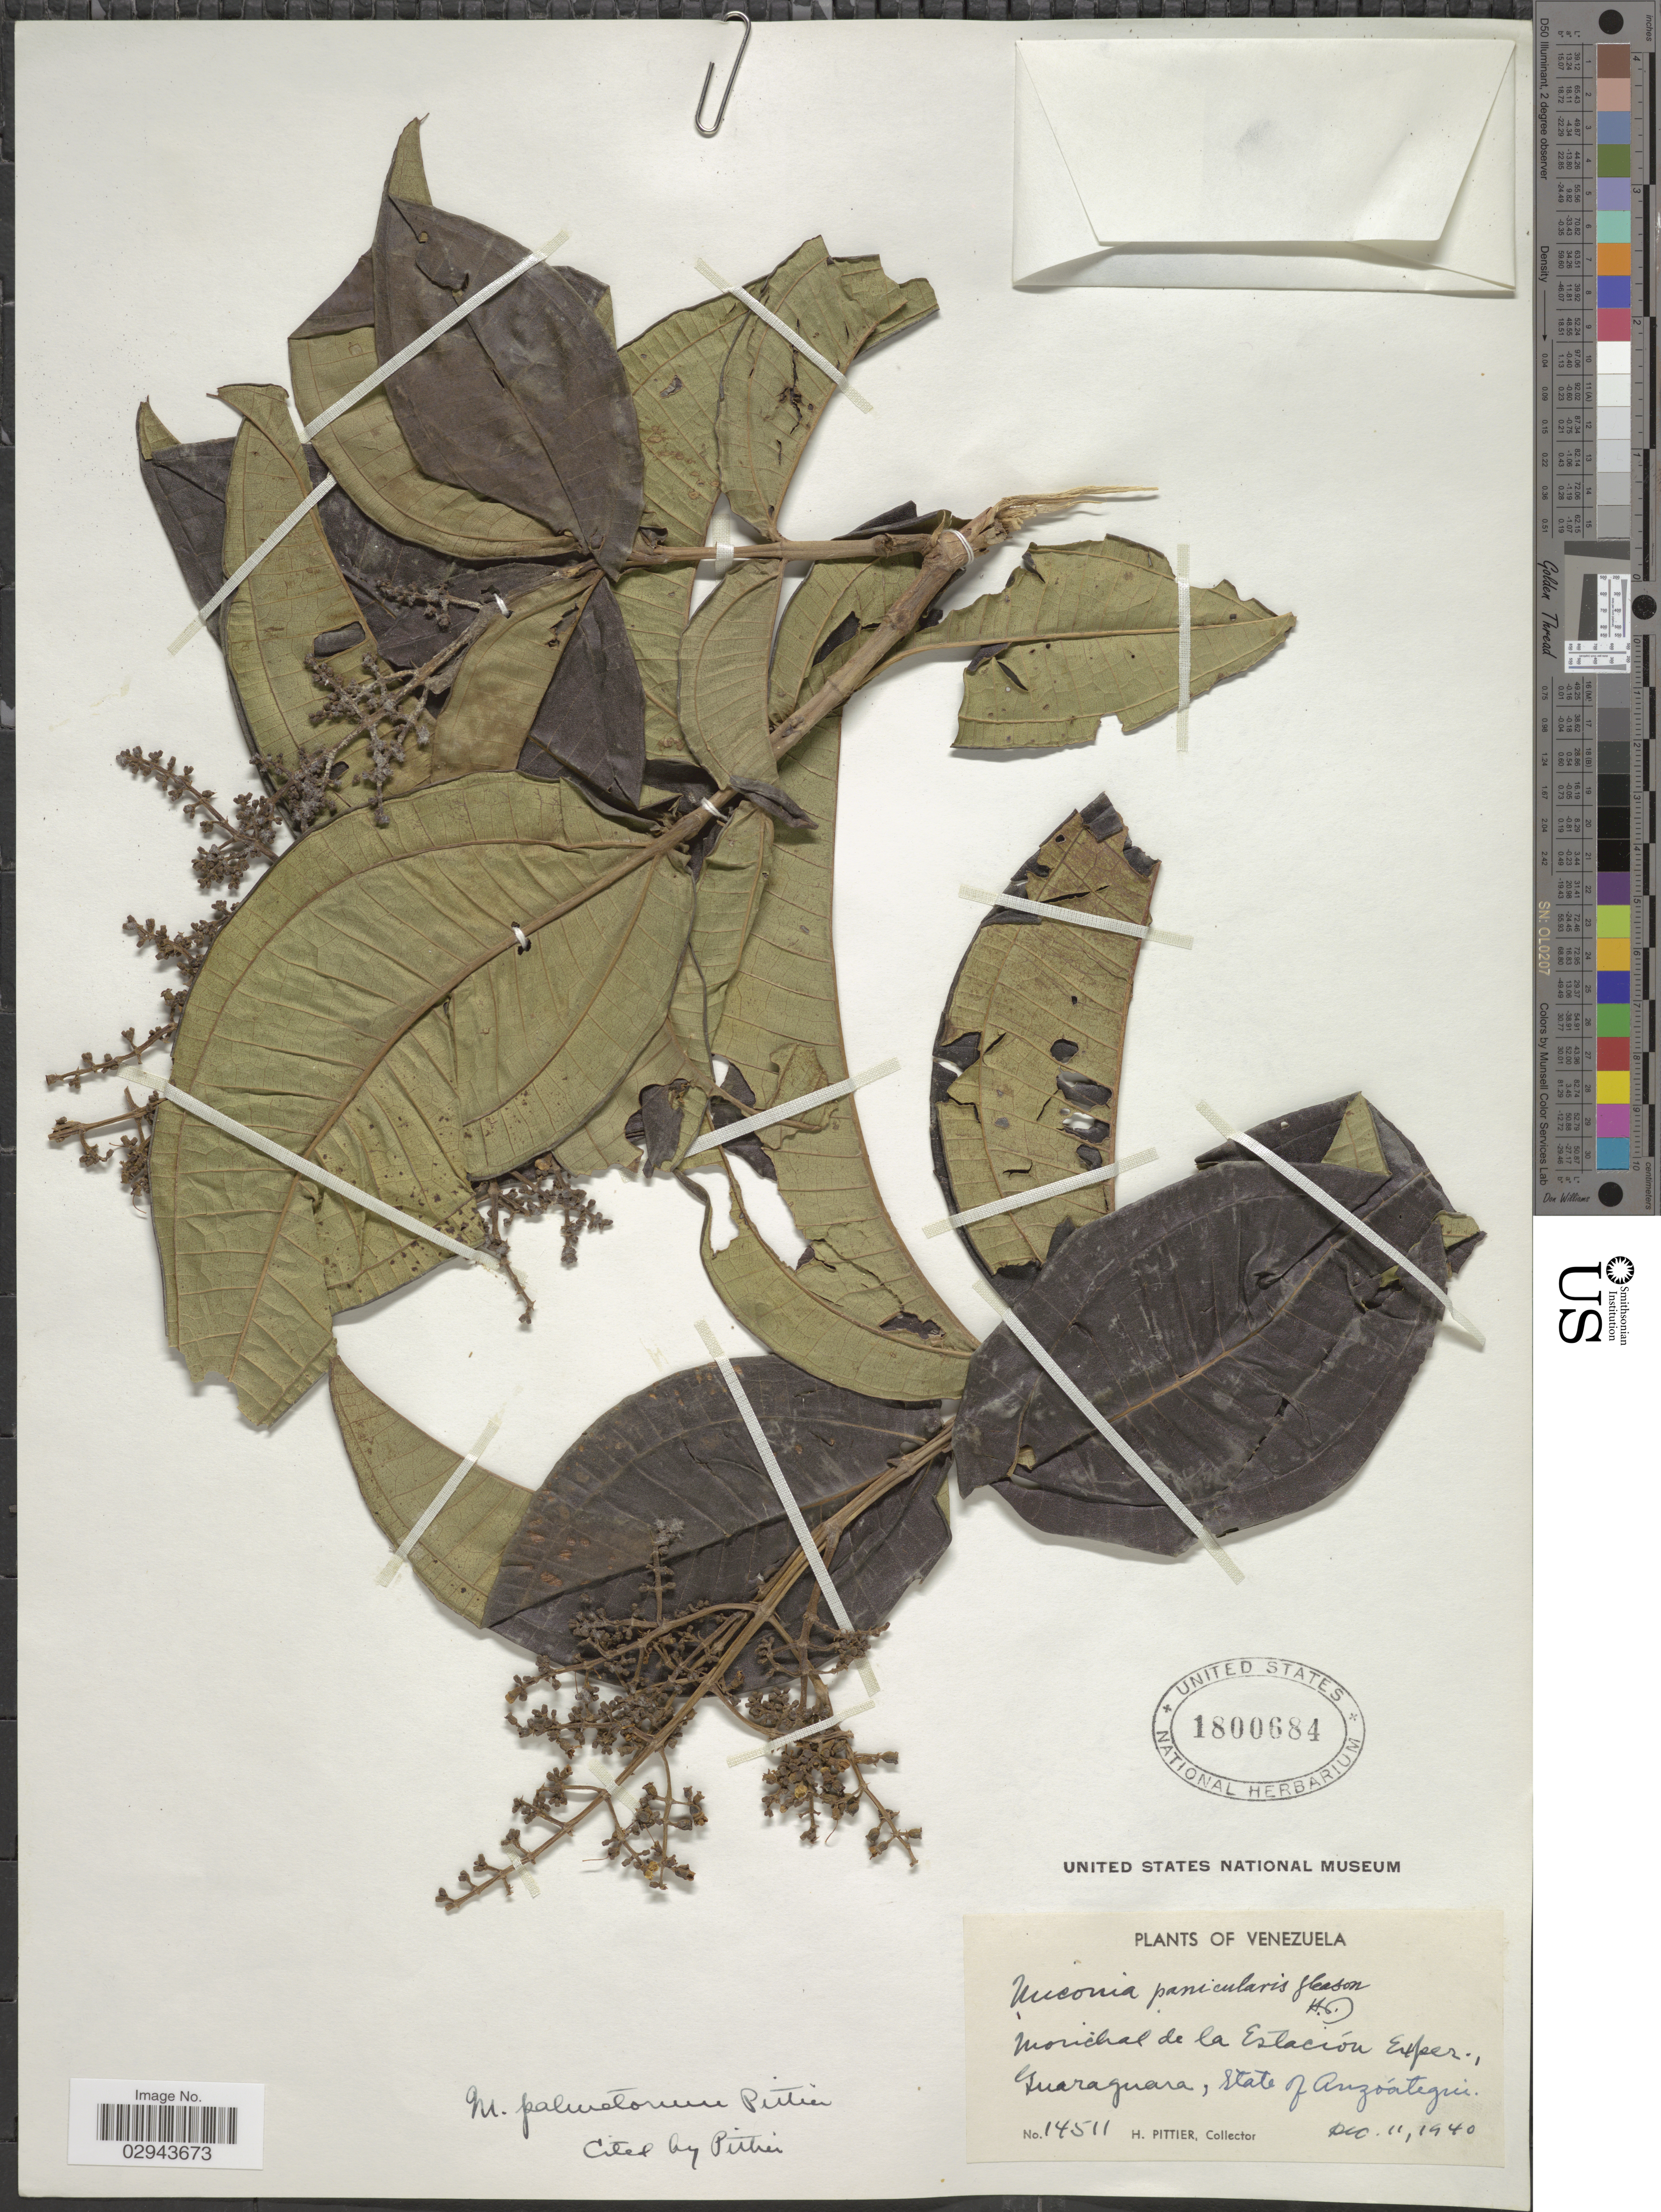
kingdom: Plantae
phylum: Tracheophyta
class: Magnoliopsida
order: Myrtales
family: Melastomataceae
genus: Miconia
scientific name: Miconia stephananthera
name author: Ule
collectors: H. F. Pittier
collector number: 14511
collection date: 1940-12-11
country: Venezuela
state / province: Anzoategui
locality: Morichal de la Estación Exper., Guaraguara.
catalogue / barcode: US 1800684